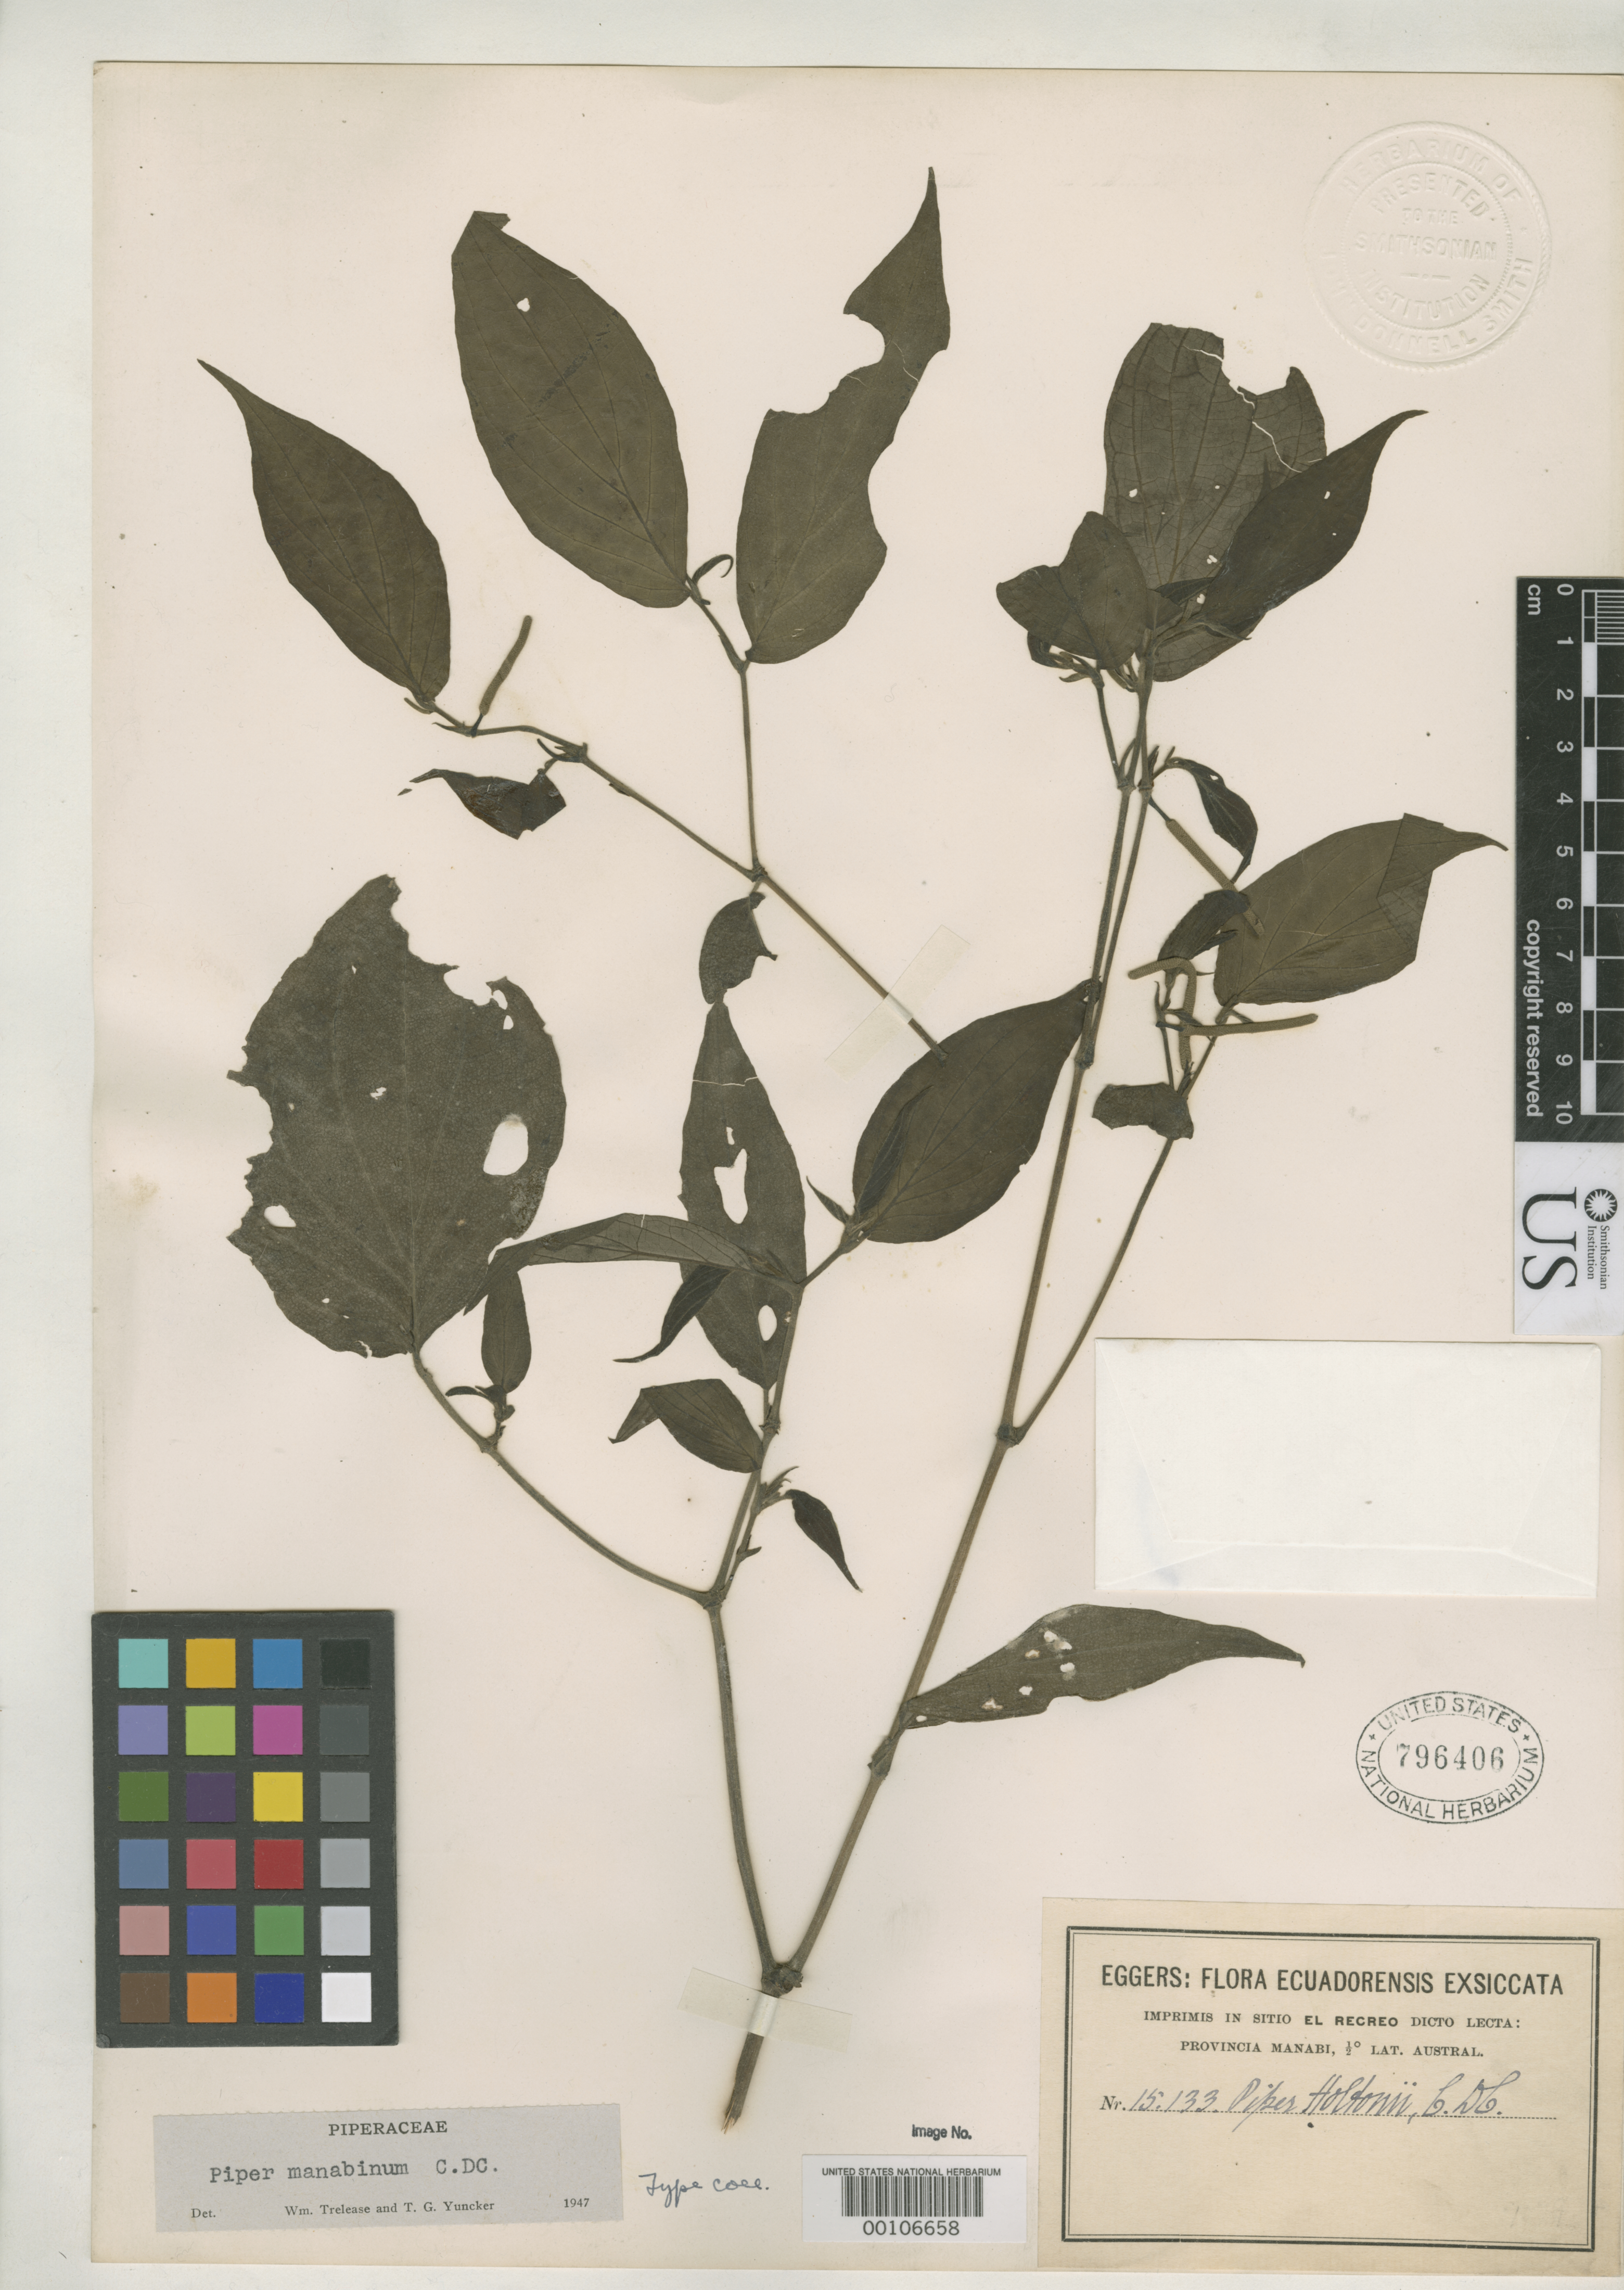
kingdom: Plantae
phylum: Tracheophyta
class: Magnoliopsida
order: Piperales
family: Piperaceae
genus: Piper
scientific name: Piper manabinum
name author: C. DC.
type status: Isotype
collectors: H. F. A. von Eggers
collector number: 15133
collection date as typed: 11 Aug 1893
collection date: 1893-08-11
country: Ecuador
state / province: Manabí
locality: El Recreo.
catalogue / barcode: US 796406